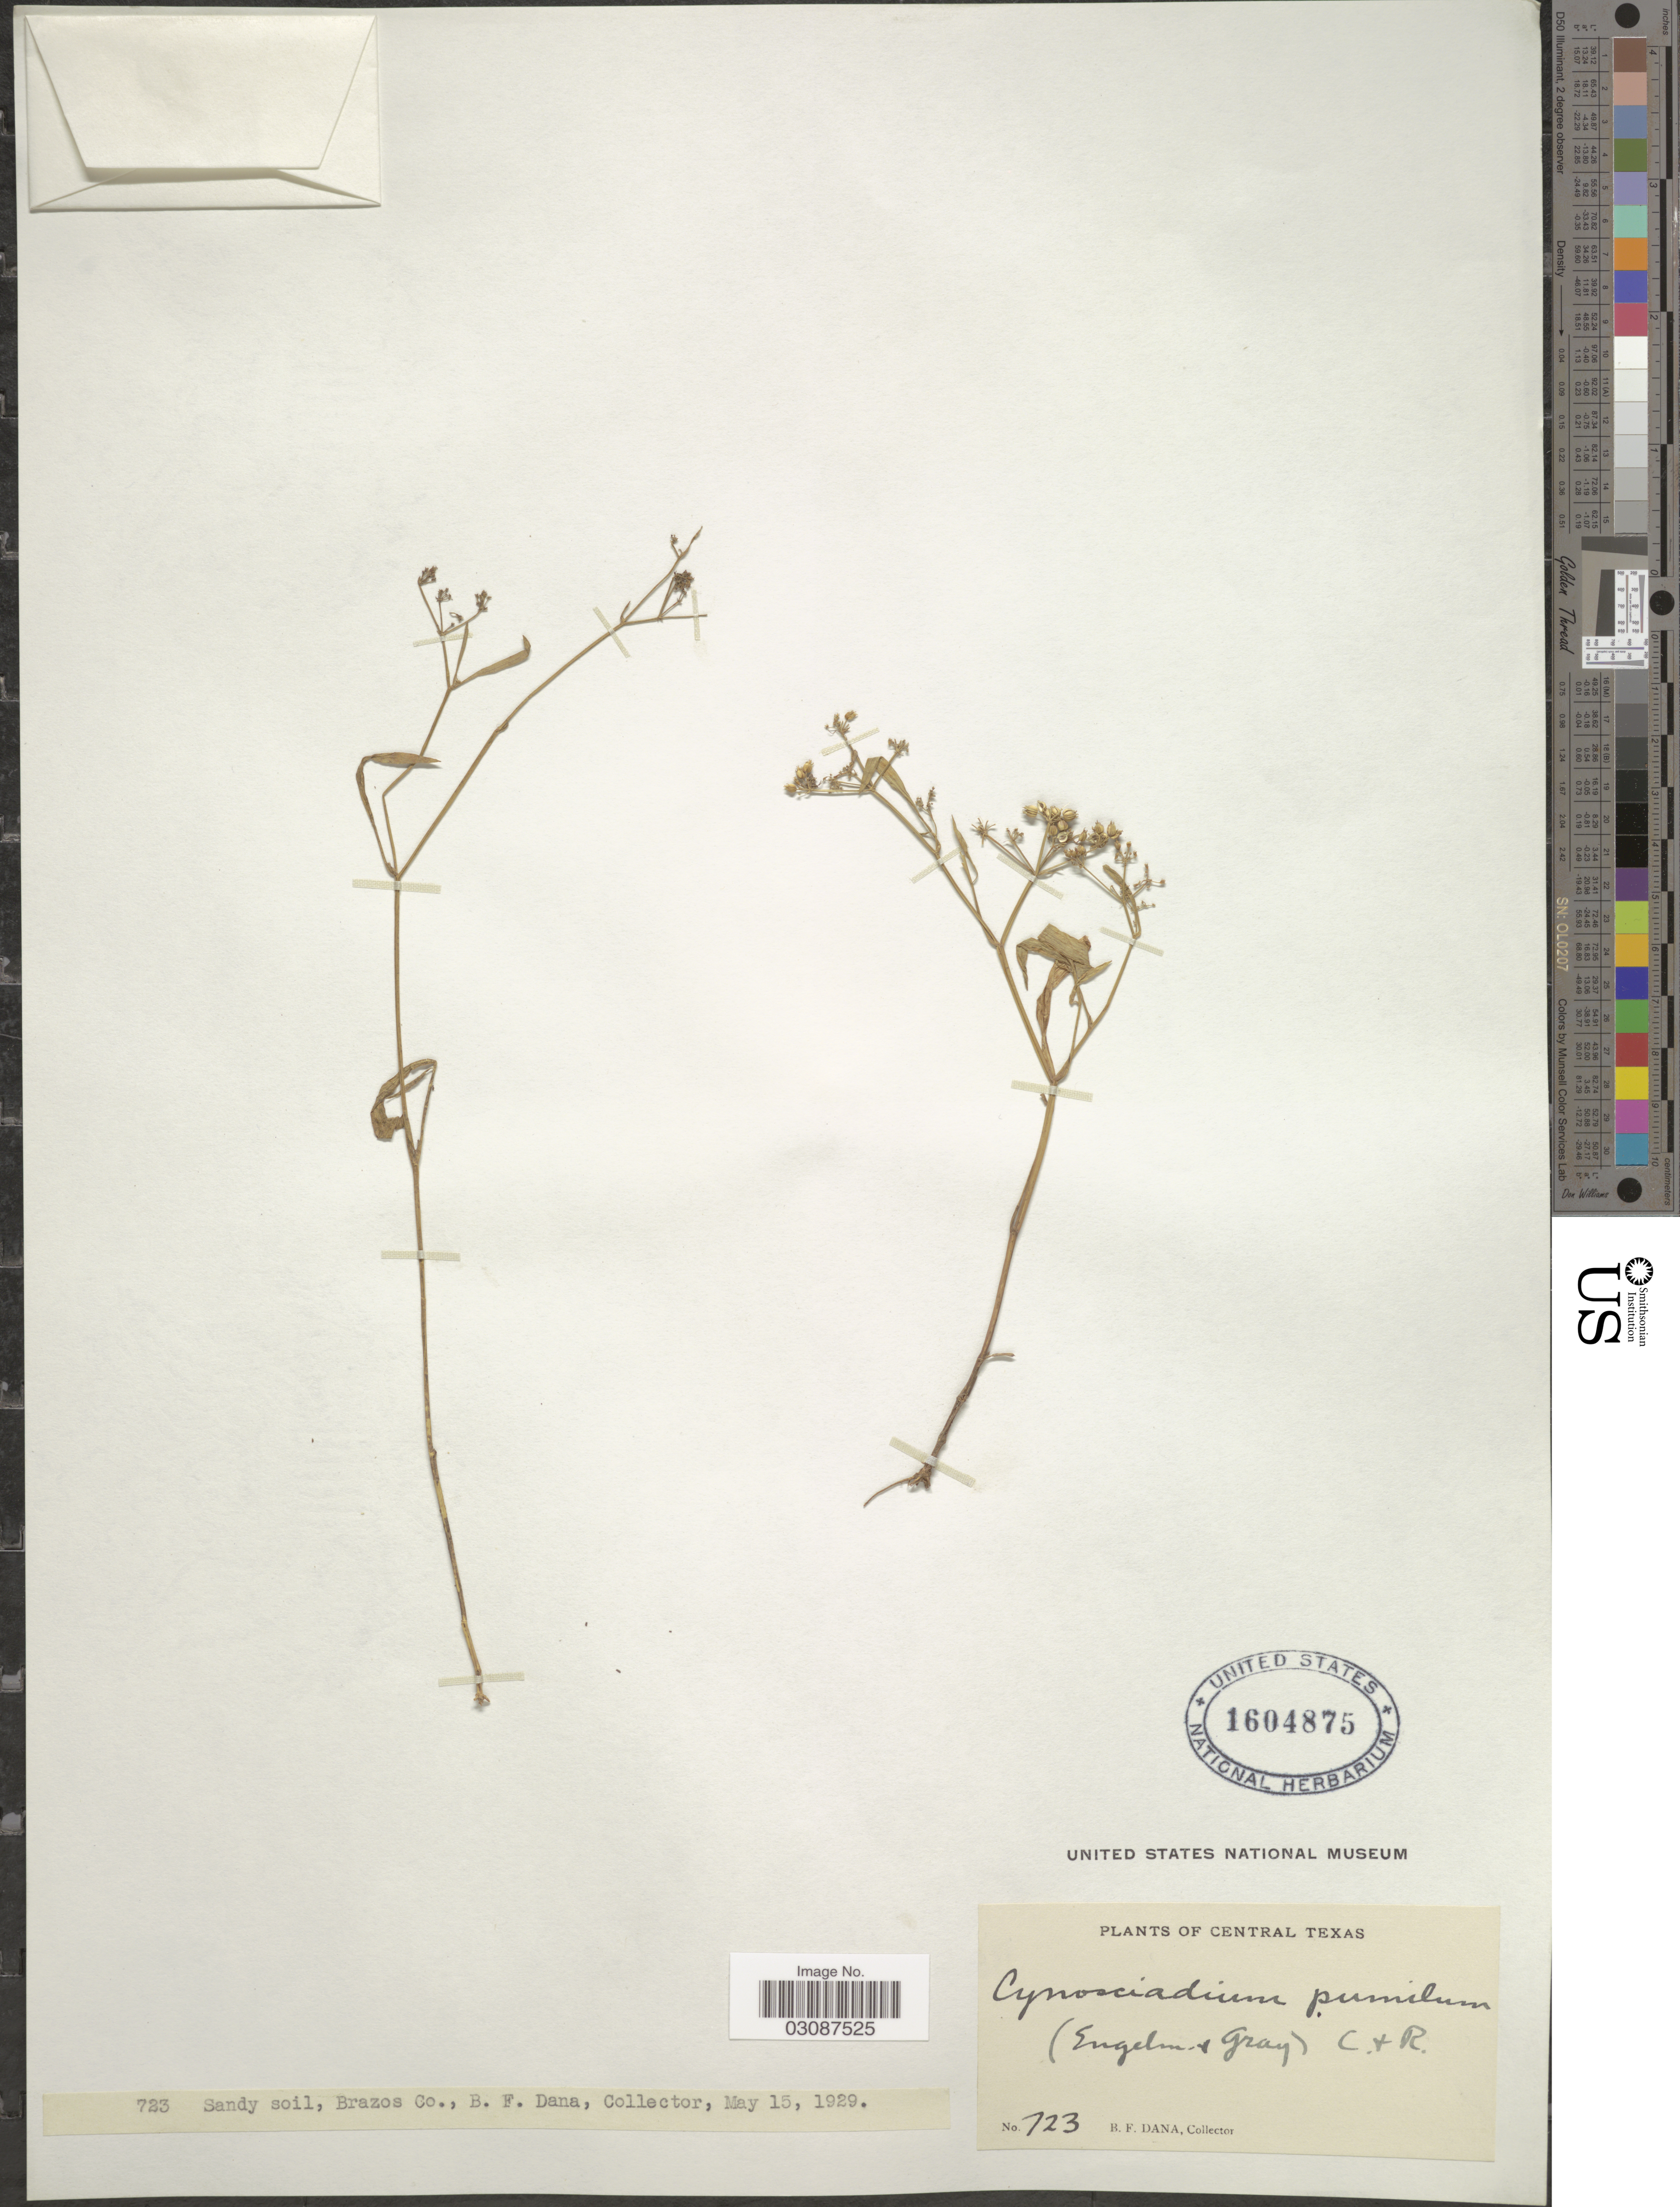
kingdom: Plantae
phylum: Tracheophyta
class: Magnoliopsida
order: Apiales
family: Apiaceae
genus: Limnosciadium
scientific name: Limnosciadium pumilum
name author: (Engelm. & A. Gray) Mathias & Constance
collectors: B. Dana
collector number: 723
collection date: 1929-05-15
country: United States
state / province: Texas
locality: Central Texas. Brazos Co.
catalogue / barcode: US 1604875